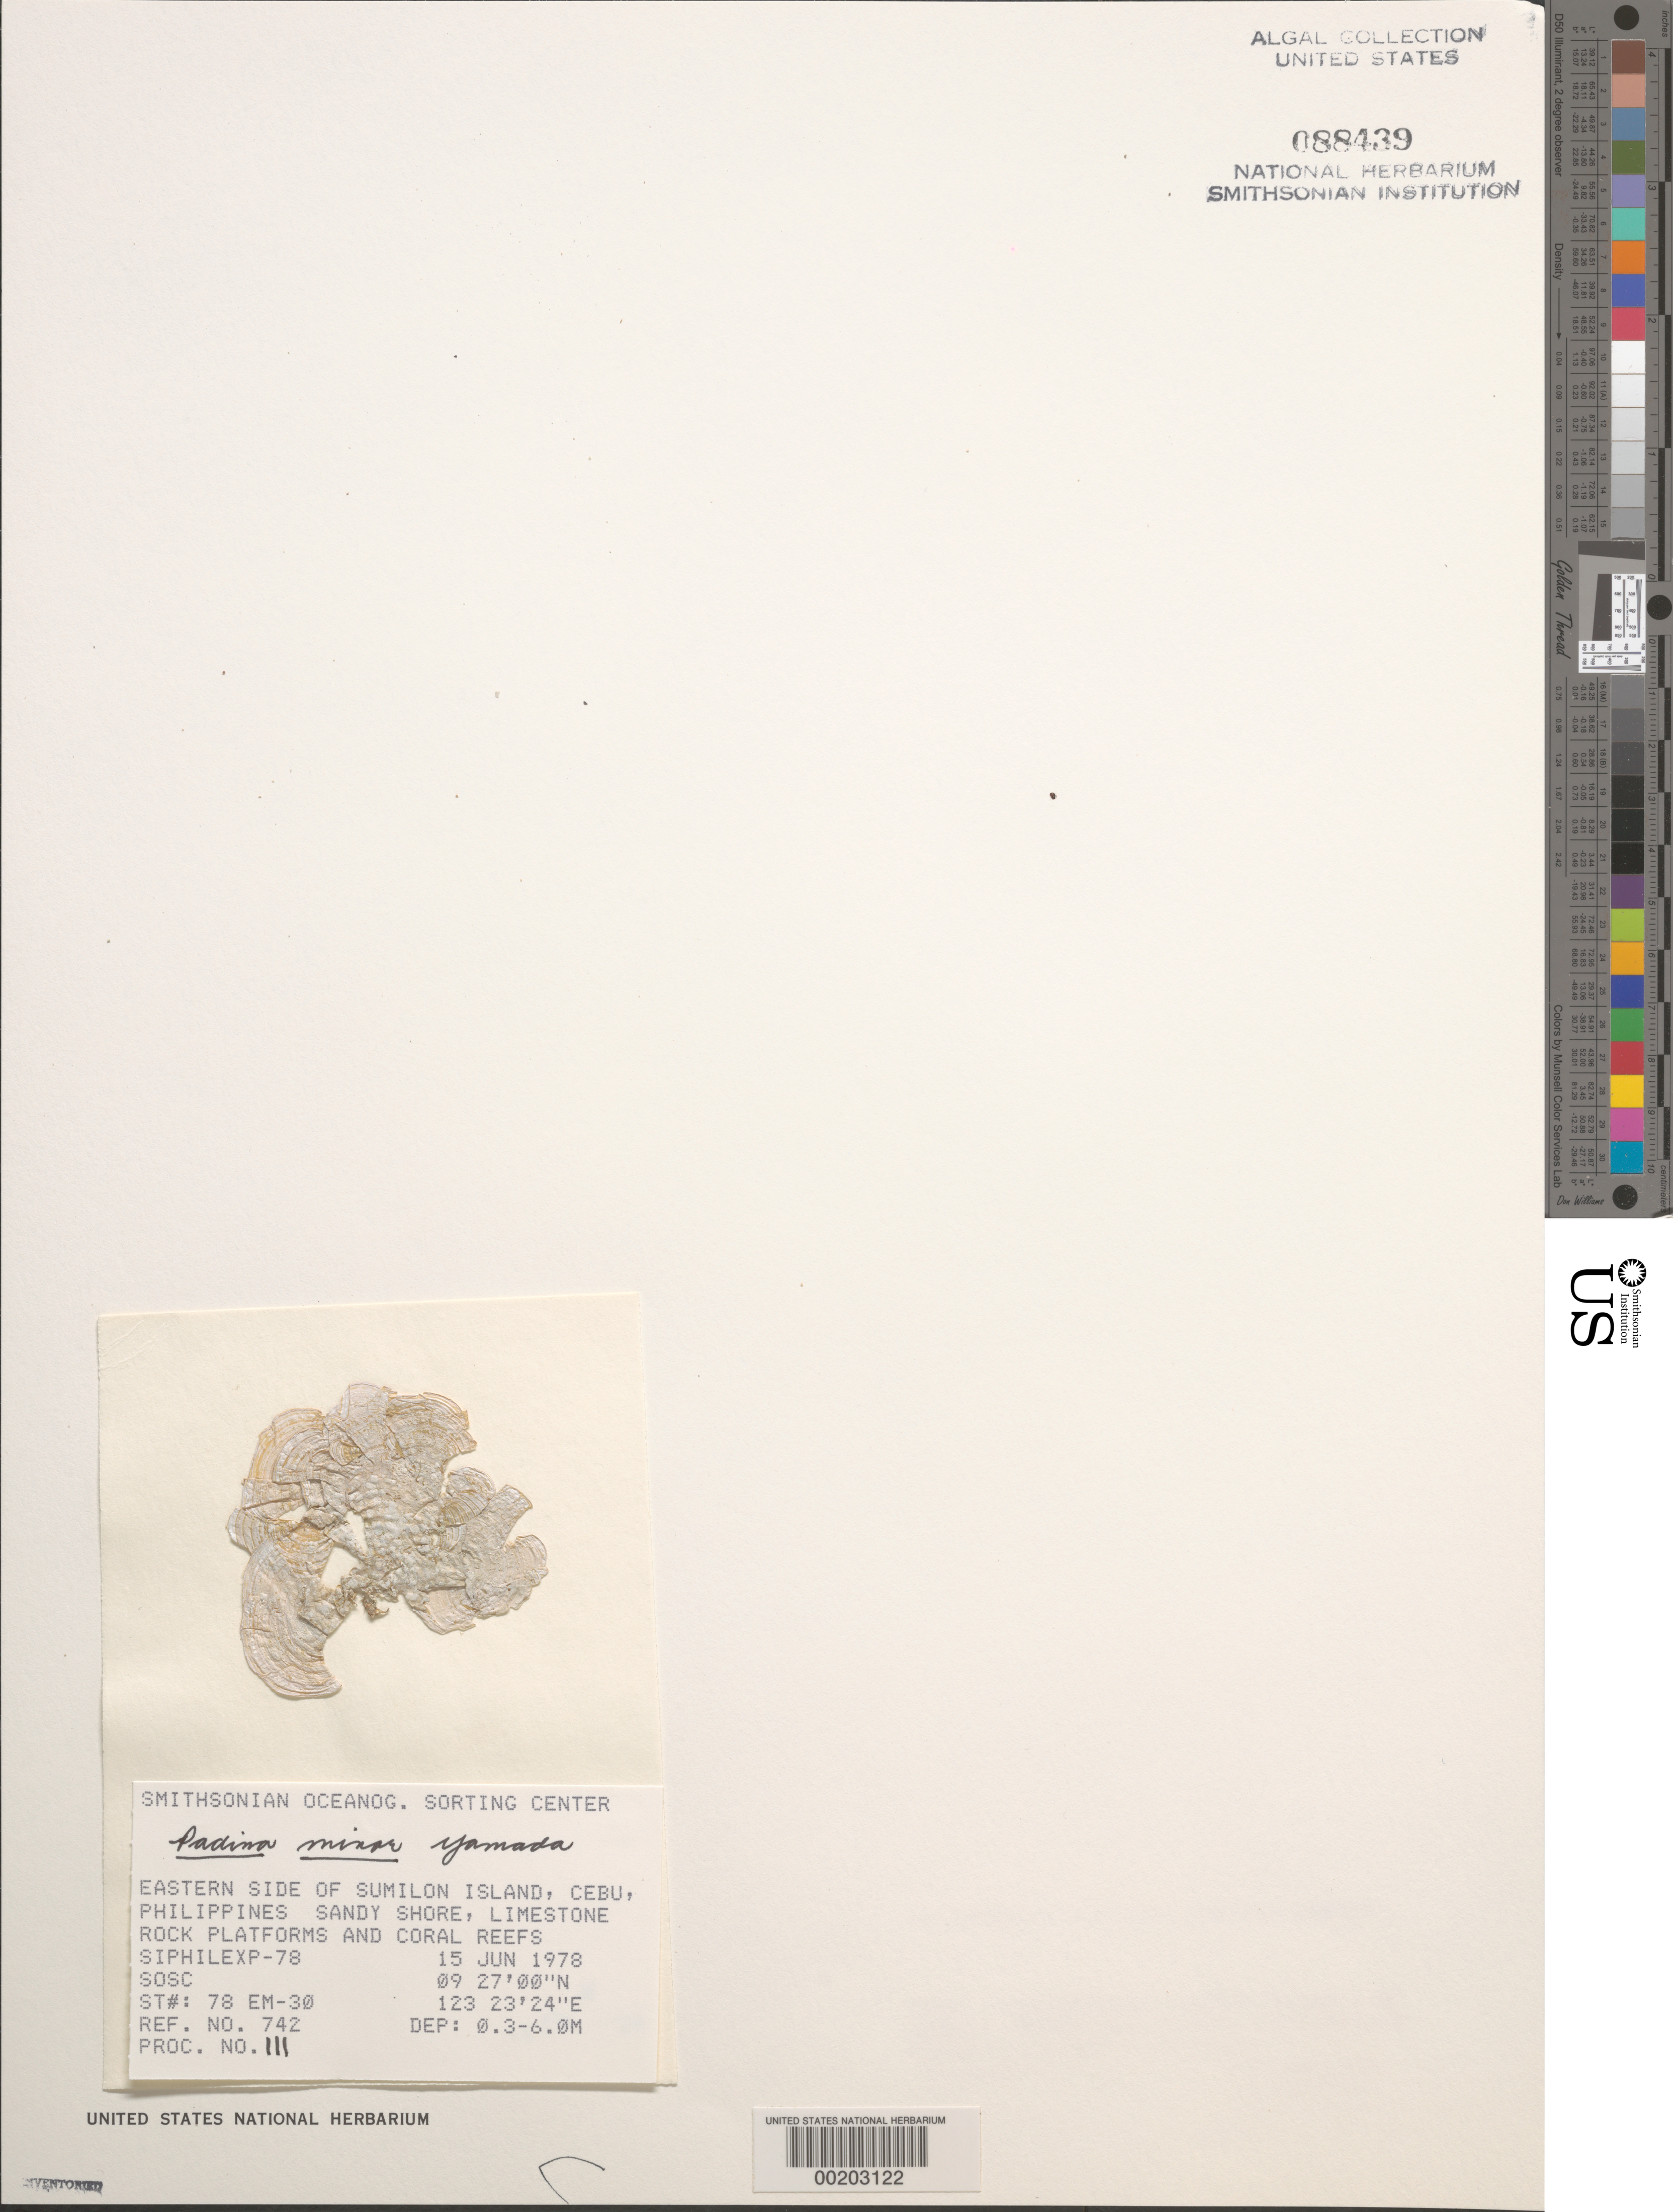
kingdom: Chromista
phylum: Ochrophyta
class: Phaeophyceae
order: Dictyotales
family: Dictyotaceae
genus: Padina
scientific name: Padina minor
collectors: SOSC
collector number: Station 78 Em-30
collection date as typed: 15 Jun 1978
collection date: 1978-06-15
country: Philippines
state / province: Central Visayas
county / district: Cebu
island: Sumilon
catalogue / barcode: US 88439